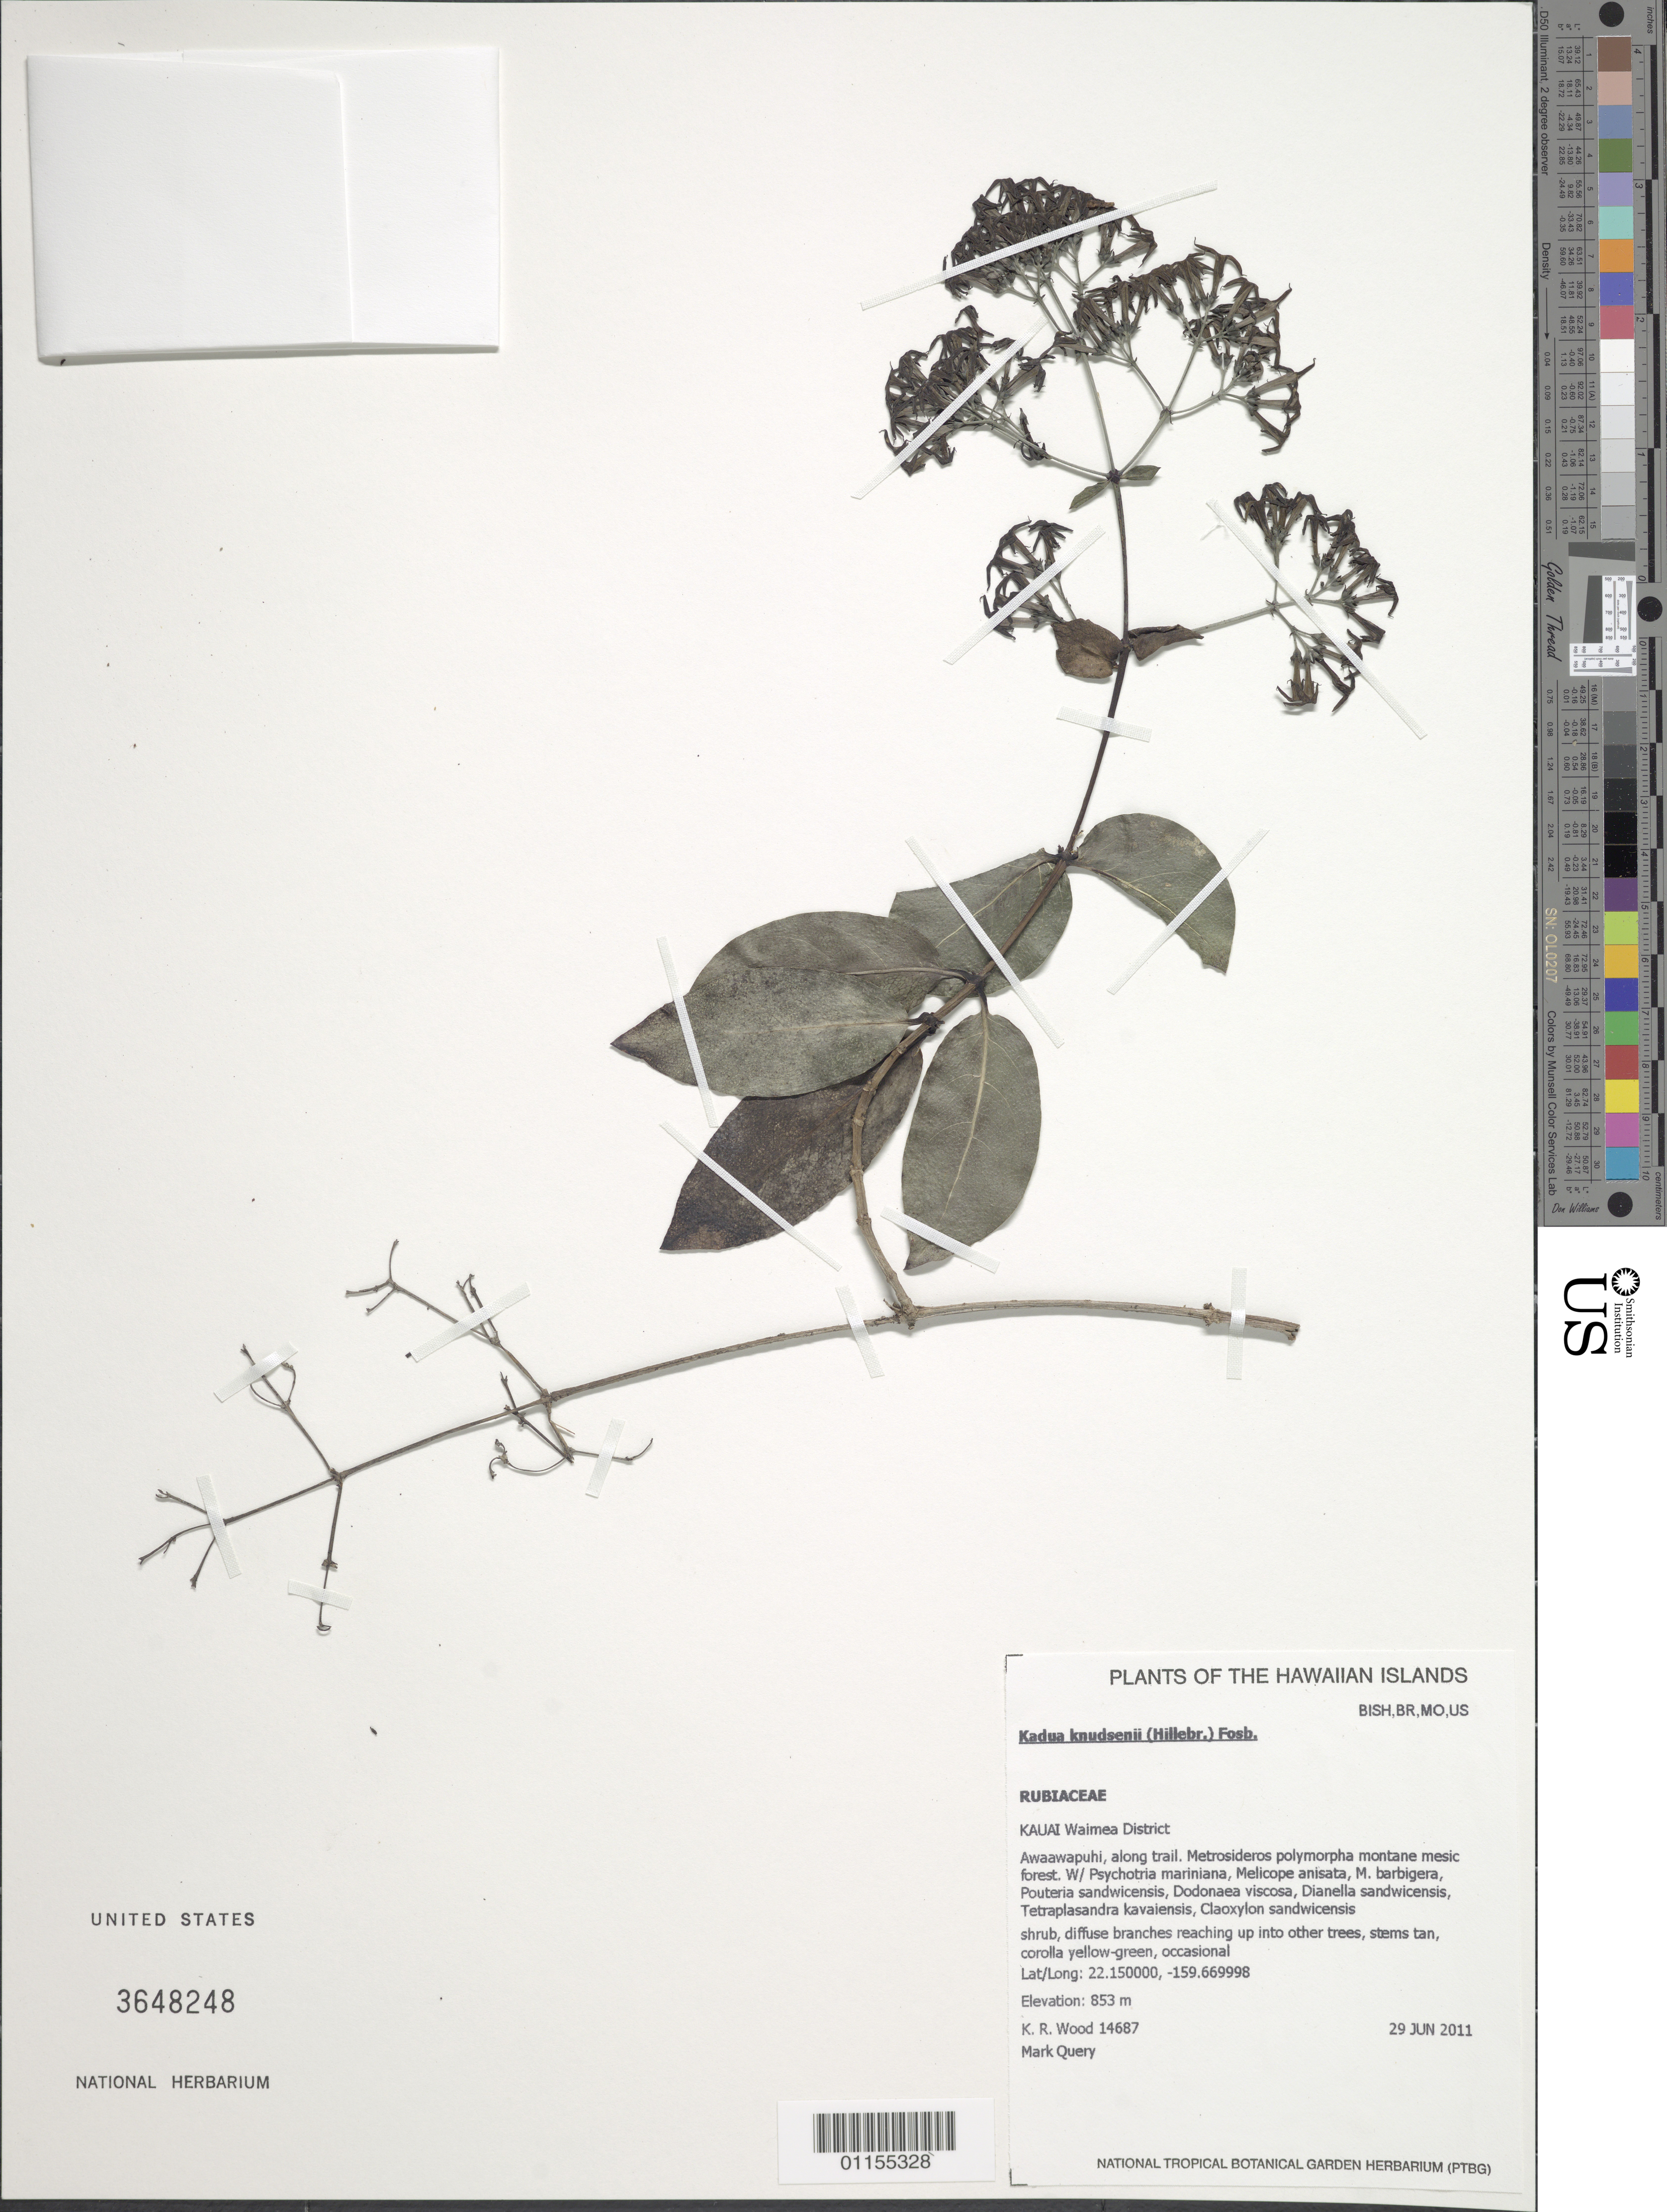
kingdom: Plantae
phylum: Tracheophyta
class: Magnoliopsida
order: Gentianales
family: Rubiaceae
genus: Kadua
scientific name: Kadua knudsenii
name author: Hillebr.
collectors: K. R. Wood & M. Query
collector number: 14687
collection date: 2011-06-29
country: United States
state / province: Hawaii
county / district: Kauai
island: Kaua'i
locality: Waimea District, Awaawapuhi, along trail.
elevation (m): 853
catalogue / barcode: US 3648248